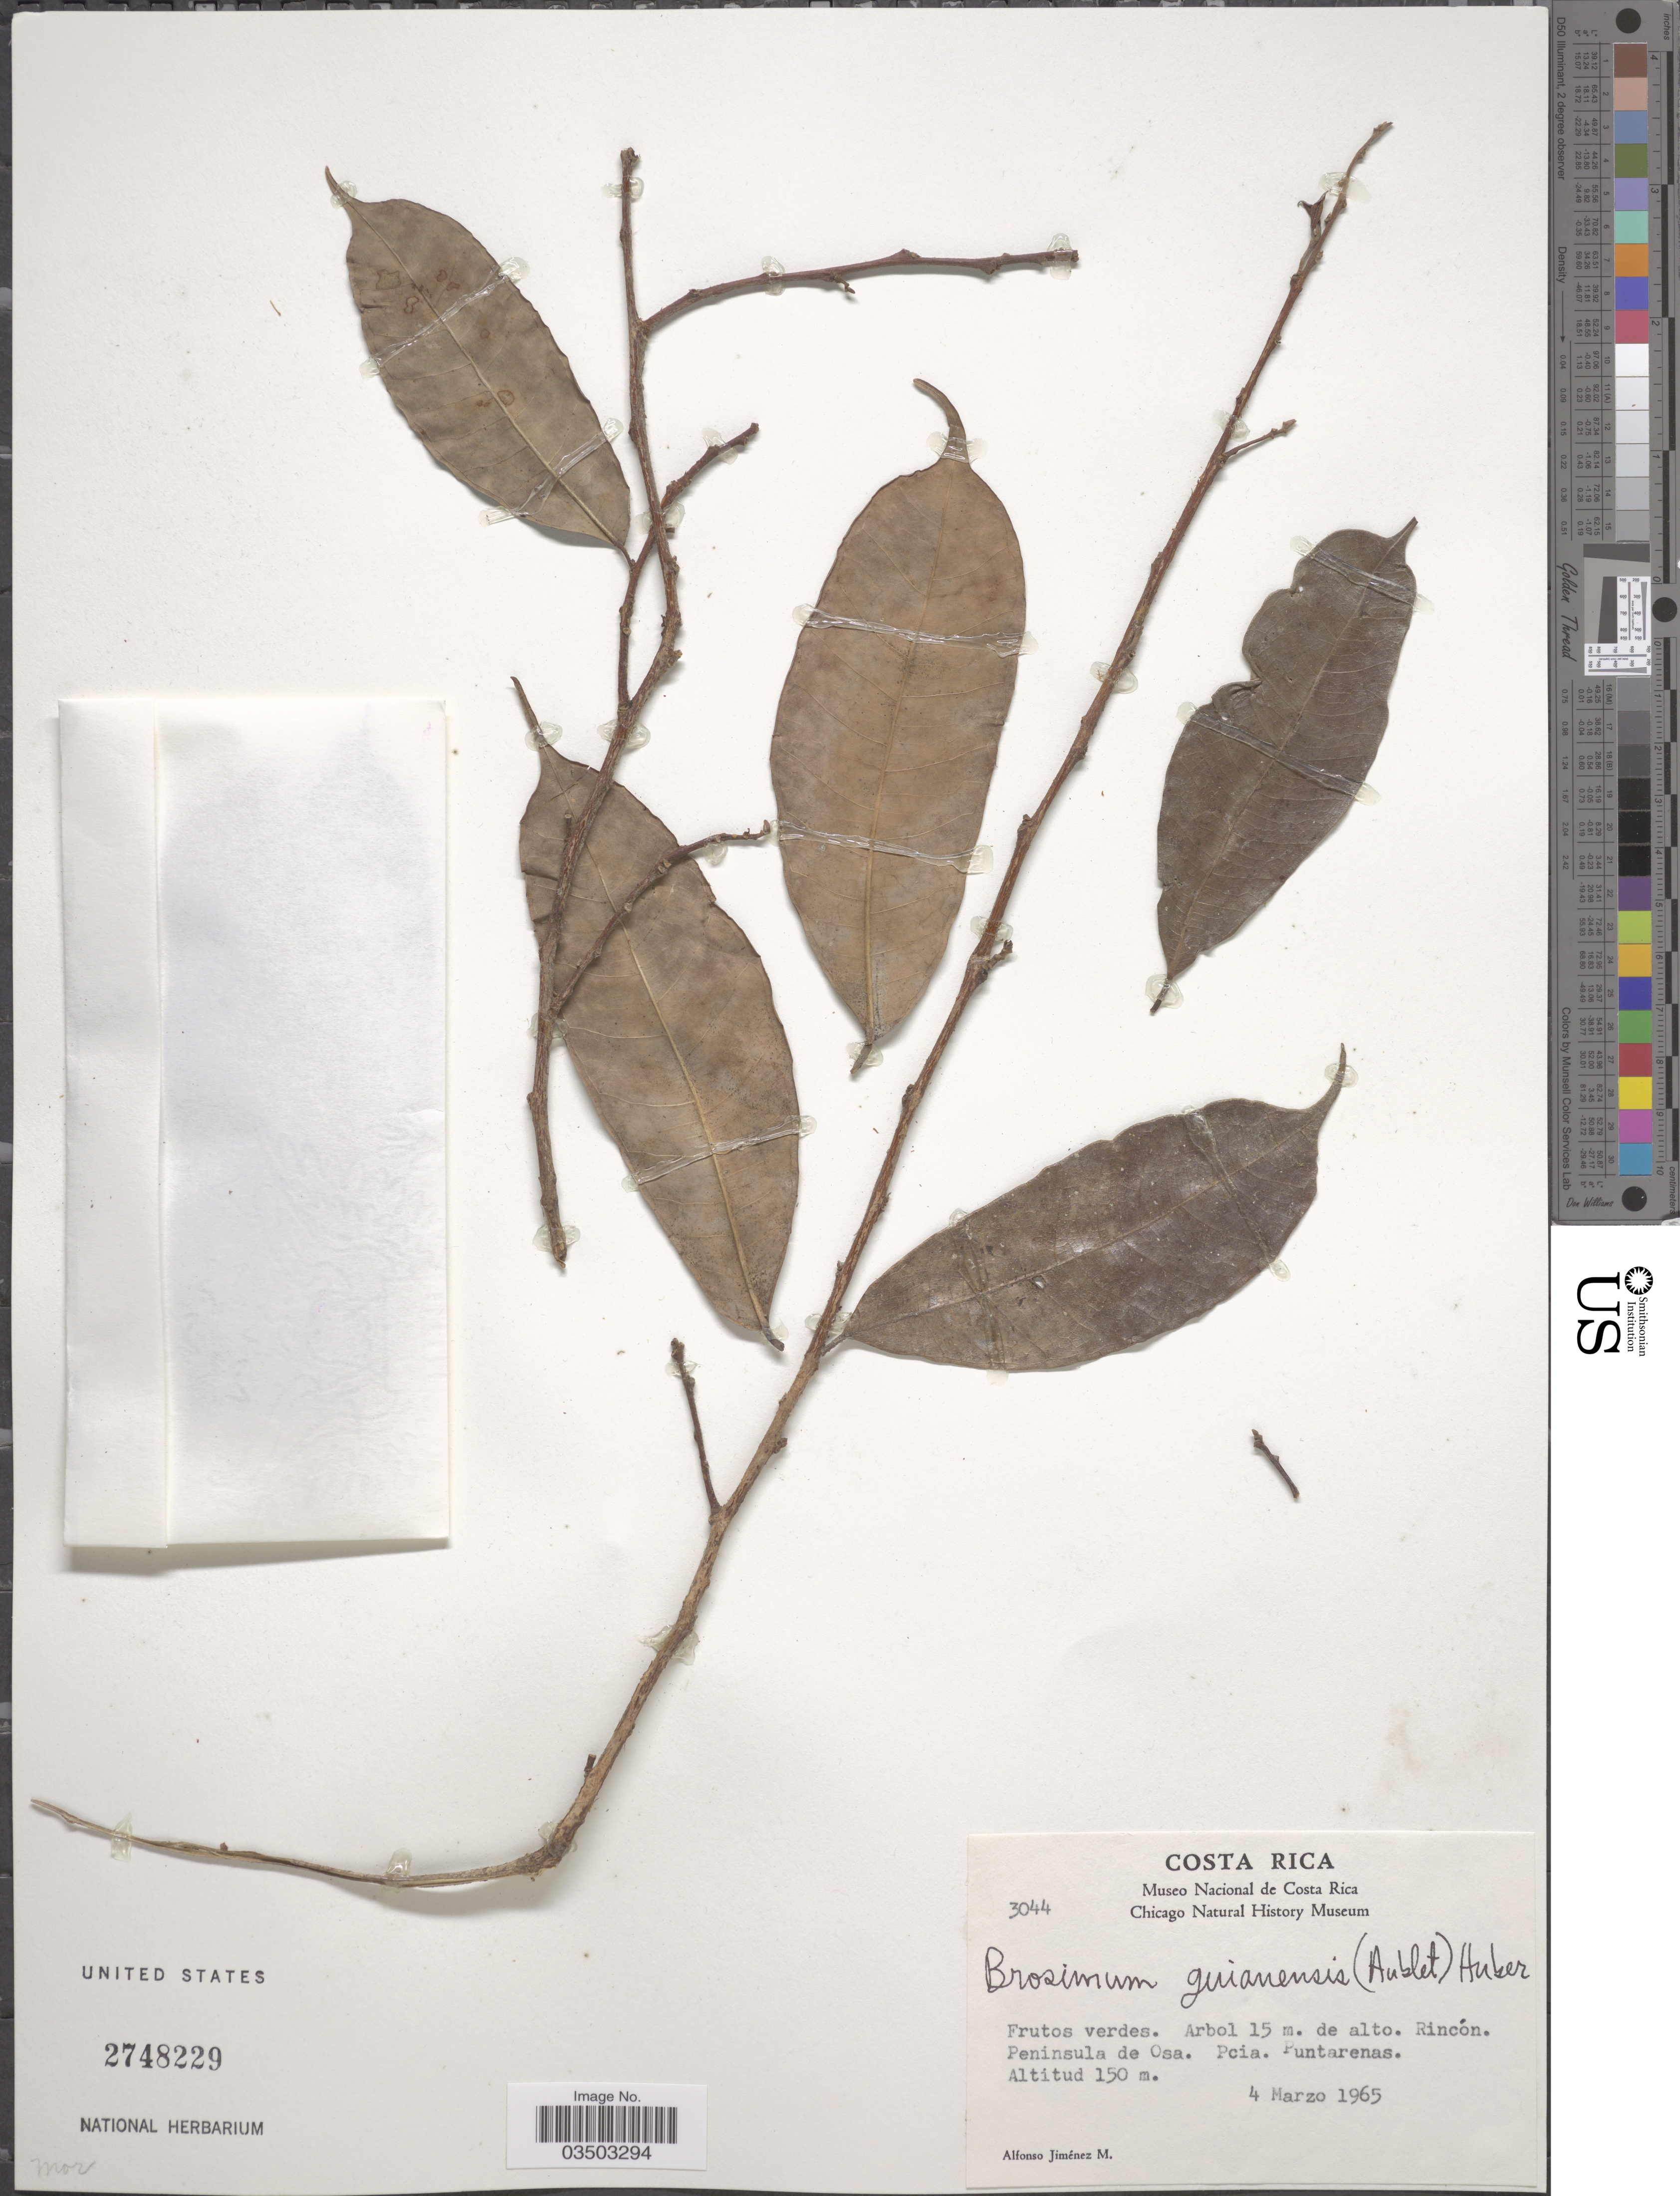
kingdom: Plantae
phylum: Tracheophyta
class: Magnoliopsida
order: Rosales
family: Moraceae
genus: Brosimum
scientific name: Brosimum guianense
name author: (Aubl.) Huber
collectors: A. Jimenez M.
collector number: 3044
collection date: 1965-03-04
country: Costa Rica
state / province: Puntarenas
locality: Rincón. Peninsula de Osa. Pcia. Puntarenas.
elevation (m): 150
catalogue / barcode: US 2748229